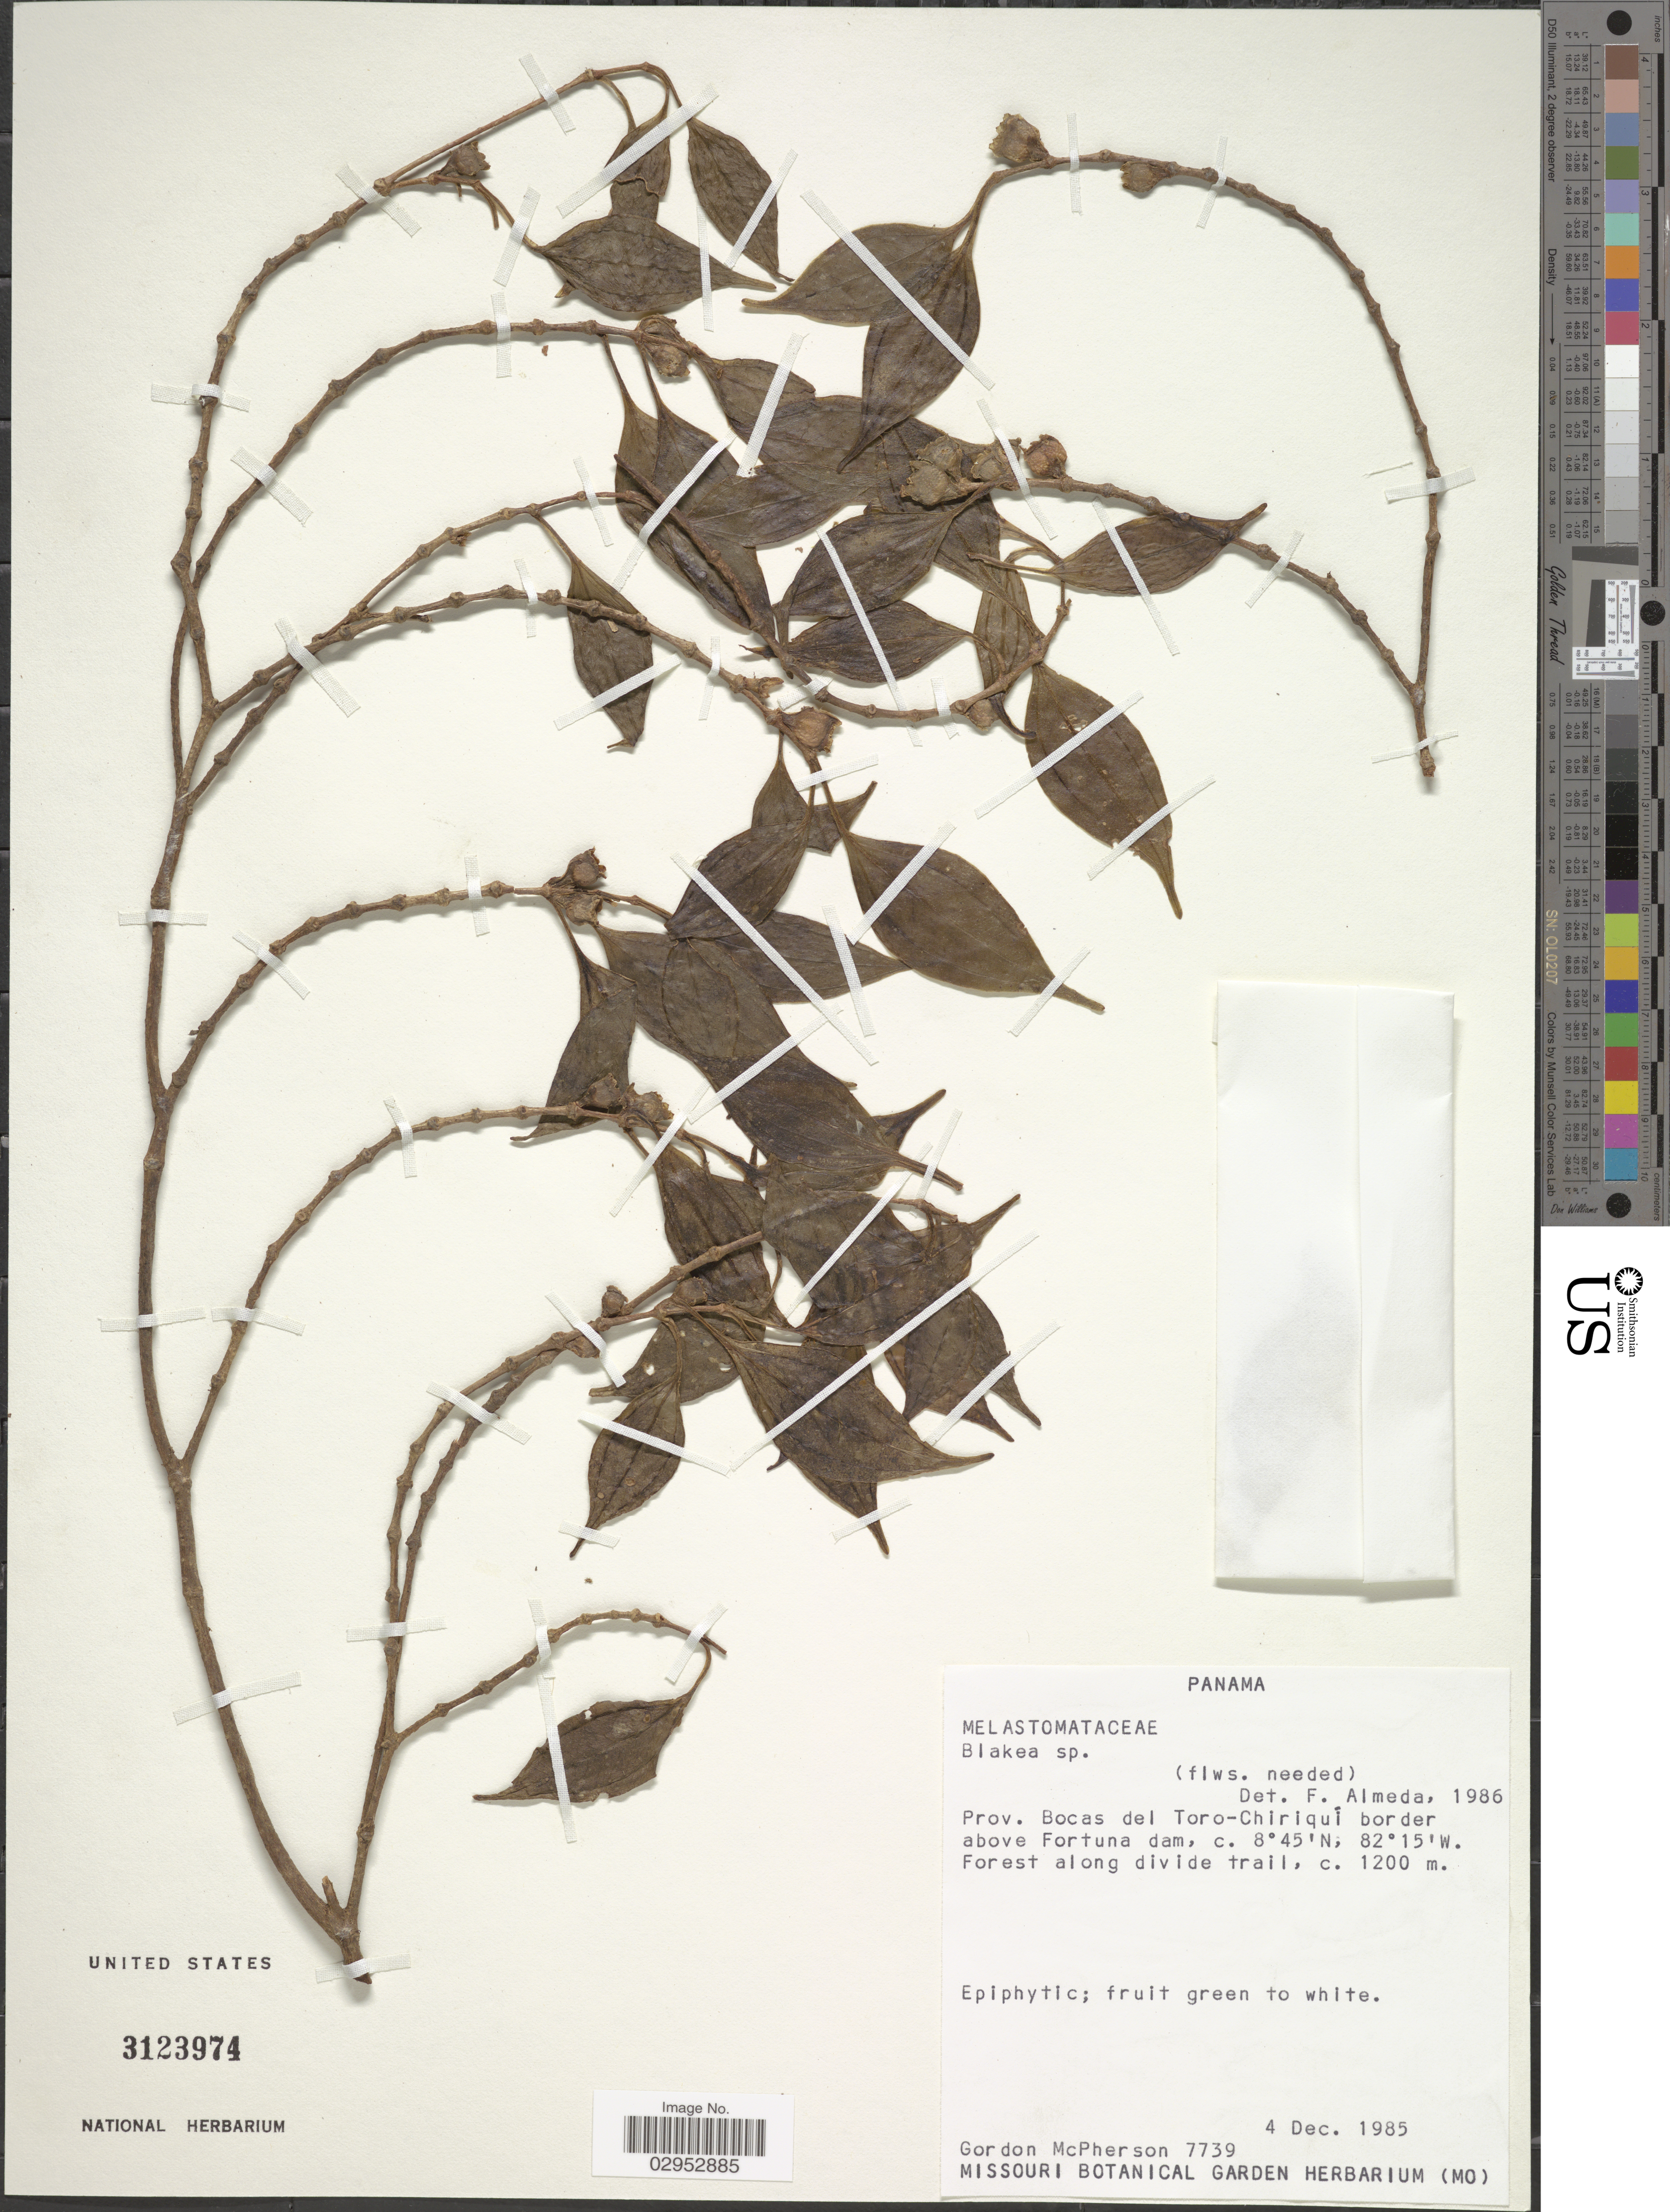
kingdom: Plantae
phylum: Tracheophyta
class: Magnoliopsida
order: Myrtales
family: Melastomataceae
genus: Blakea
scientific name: Blakea sp.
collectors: G. D. McPherson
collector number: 7739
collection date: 1985-12-04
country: Panama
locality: Prov. Bocas del Toro-Chiriquí border above Fortuna dam.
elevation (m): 1200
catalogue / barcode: US 3123974